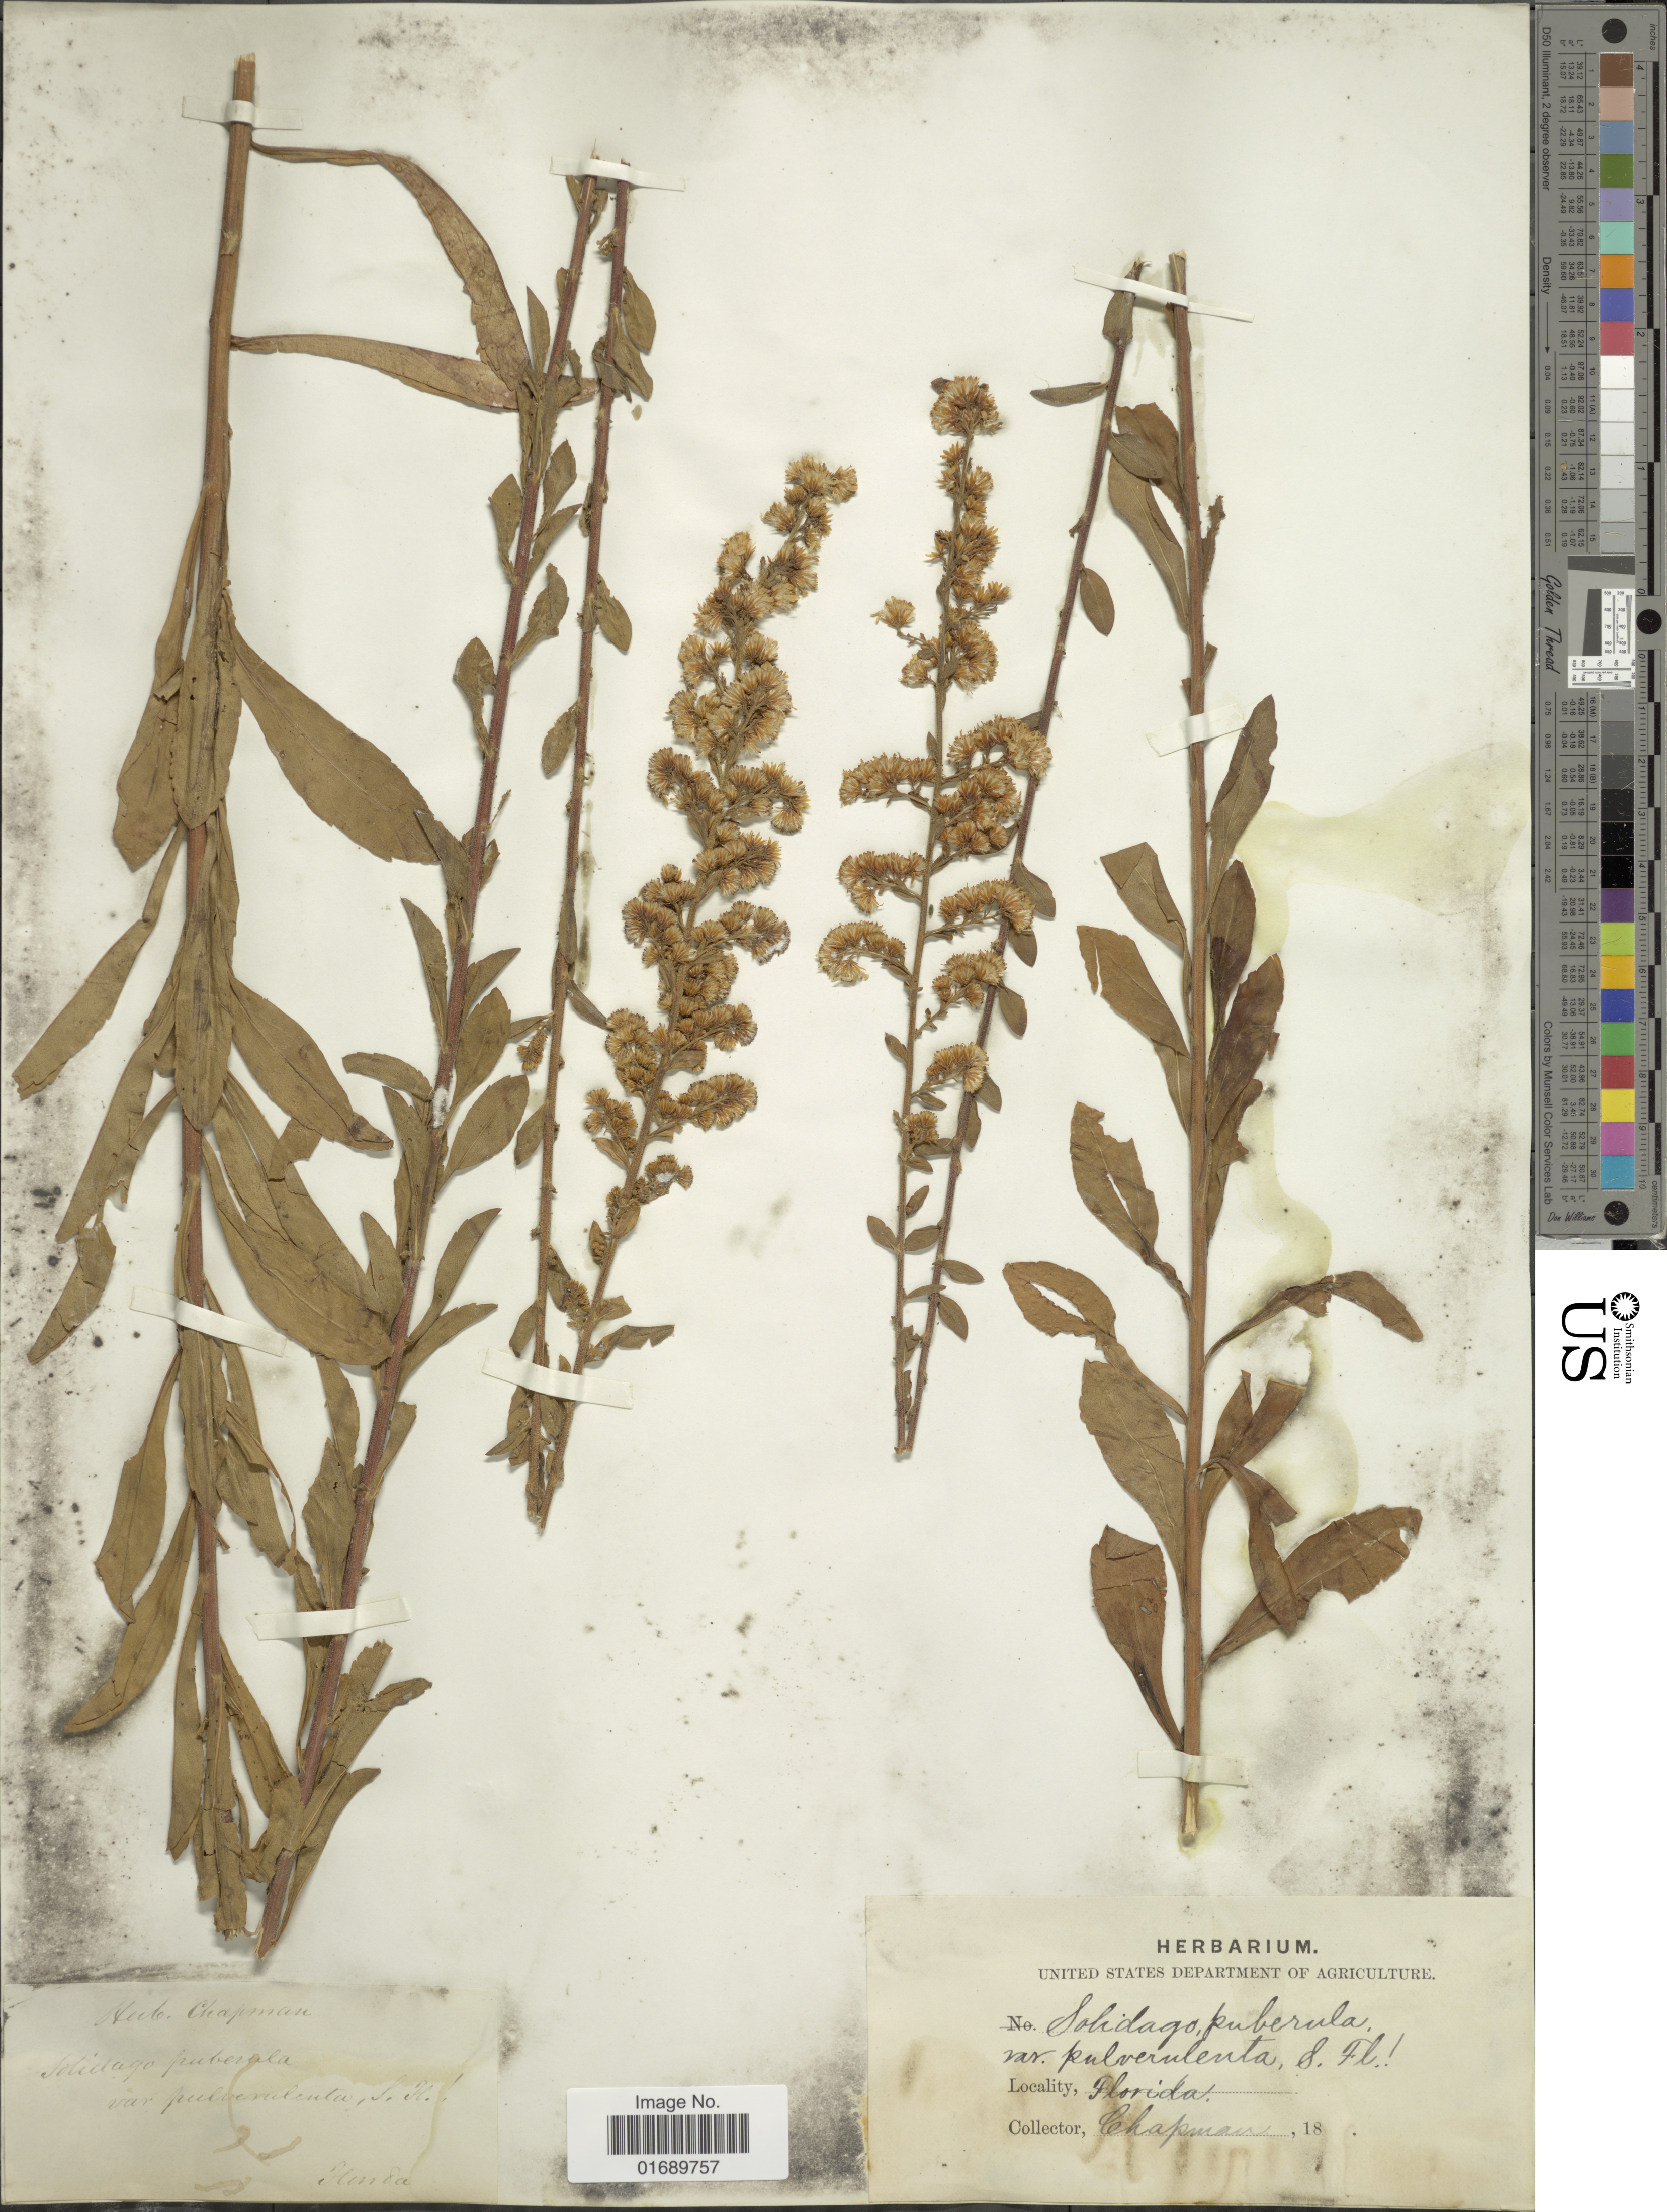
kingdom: Plantae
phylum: Tracheophyta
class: Magnoliopsida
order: Asterales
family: Asteraceae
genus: Solidago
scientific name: Solidago puberula var. pulverulenta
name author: (Nutt.) Chapman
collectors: A. Chapman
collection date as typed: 18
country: United States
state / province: Florida